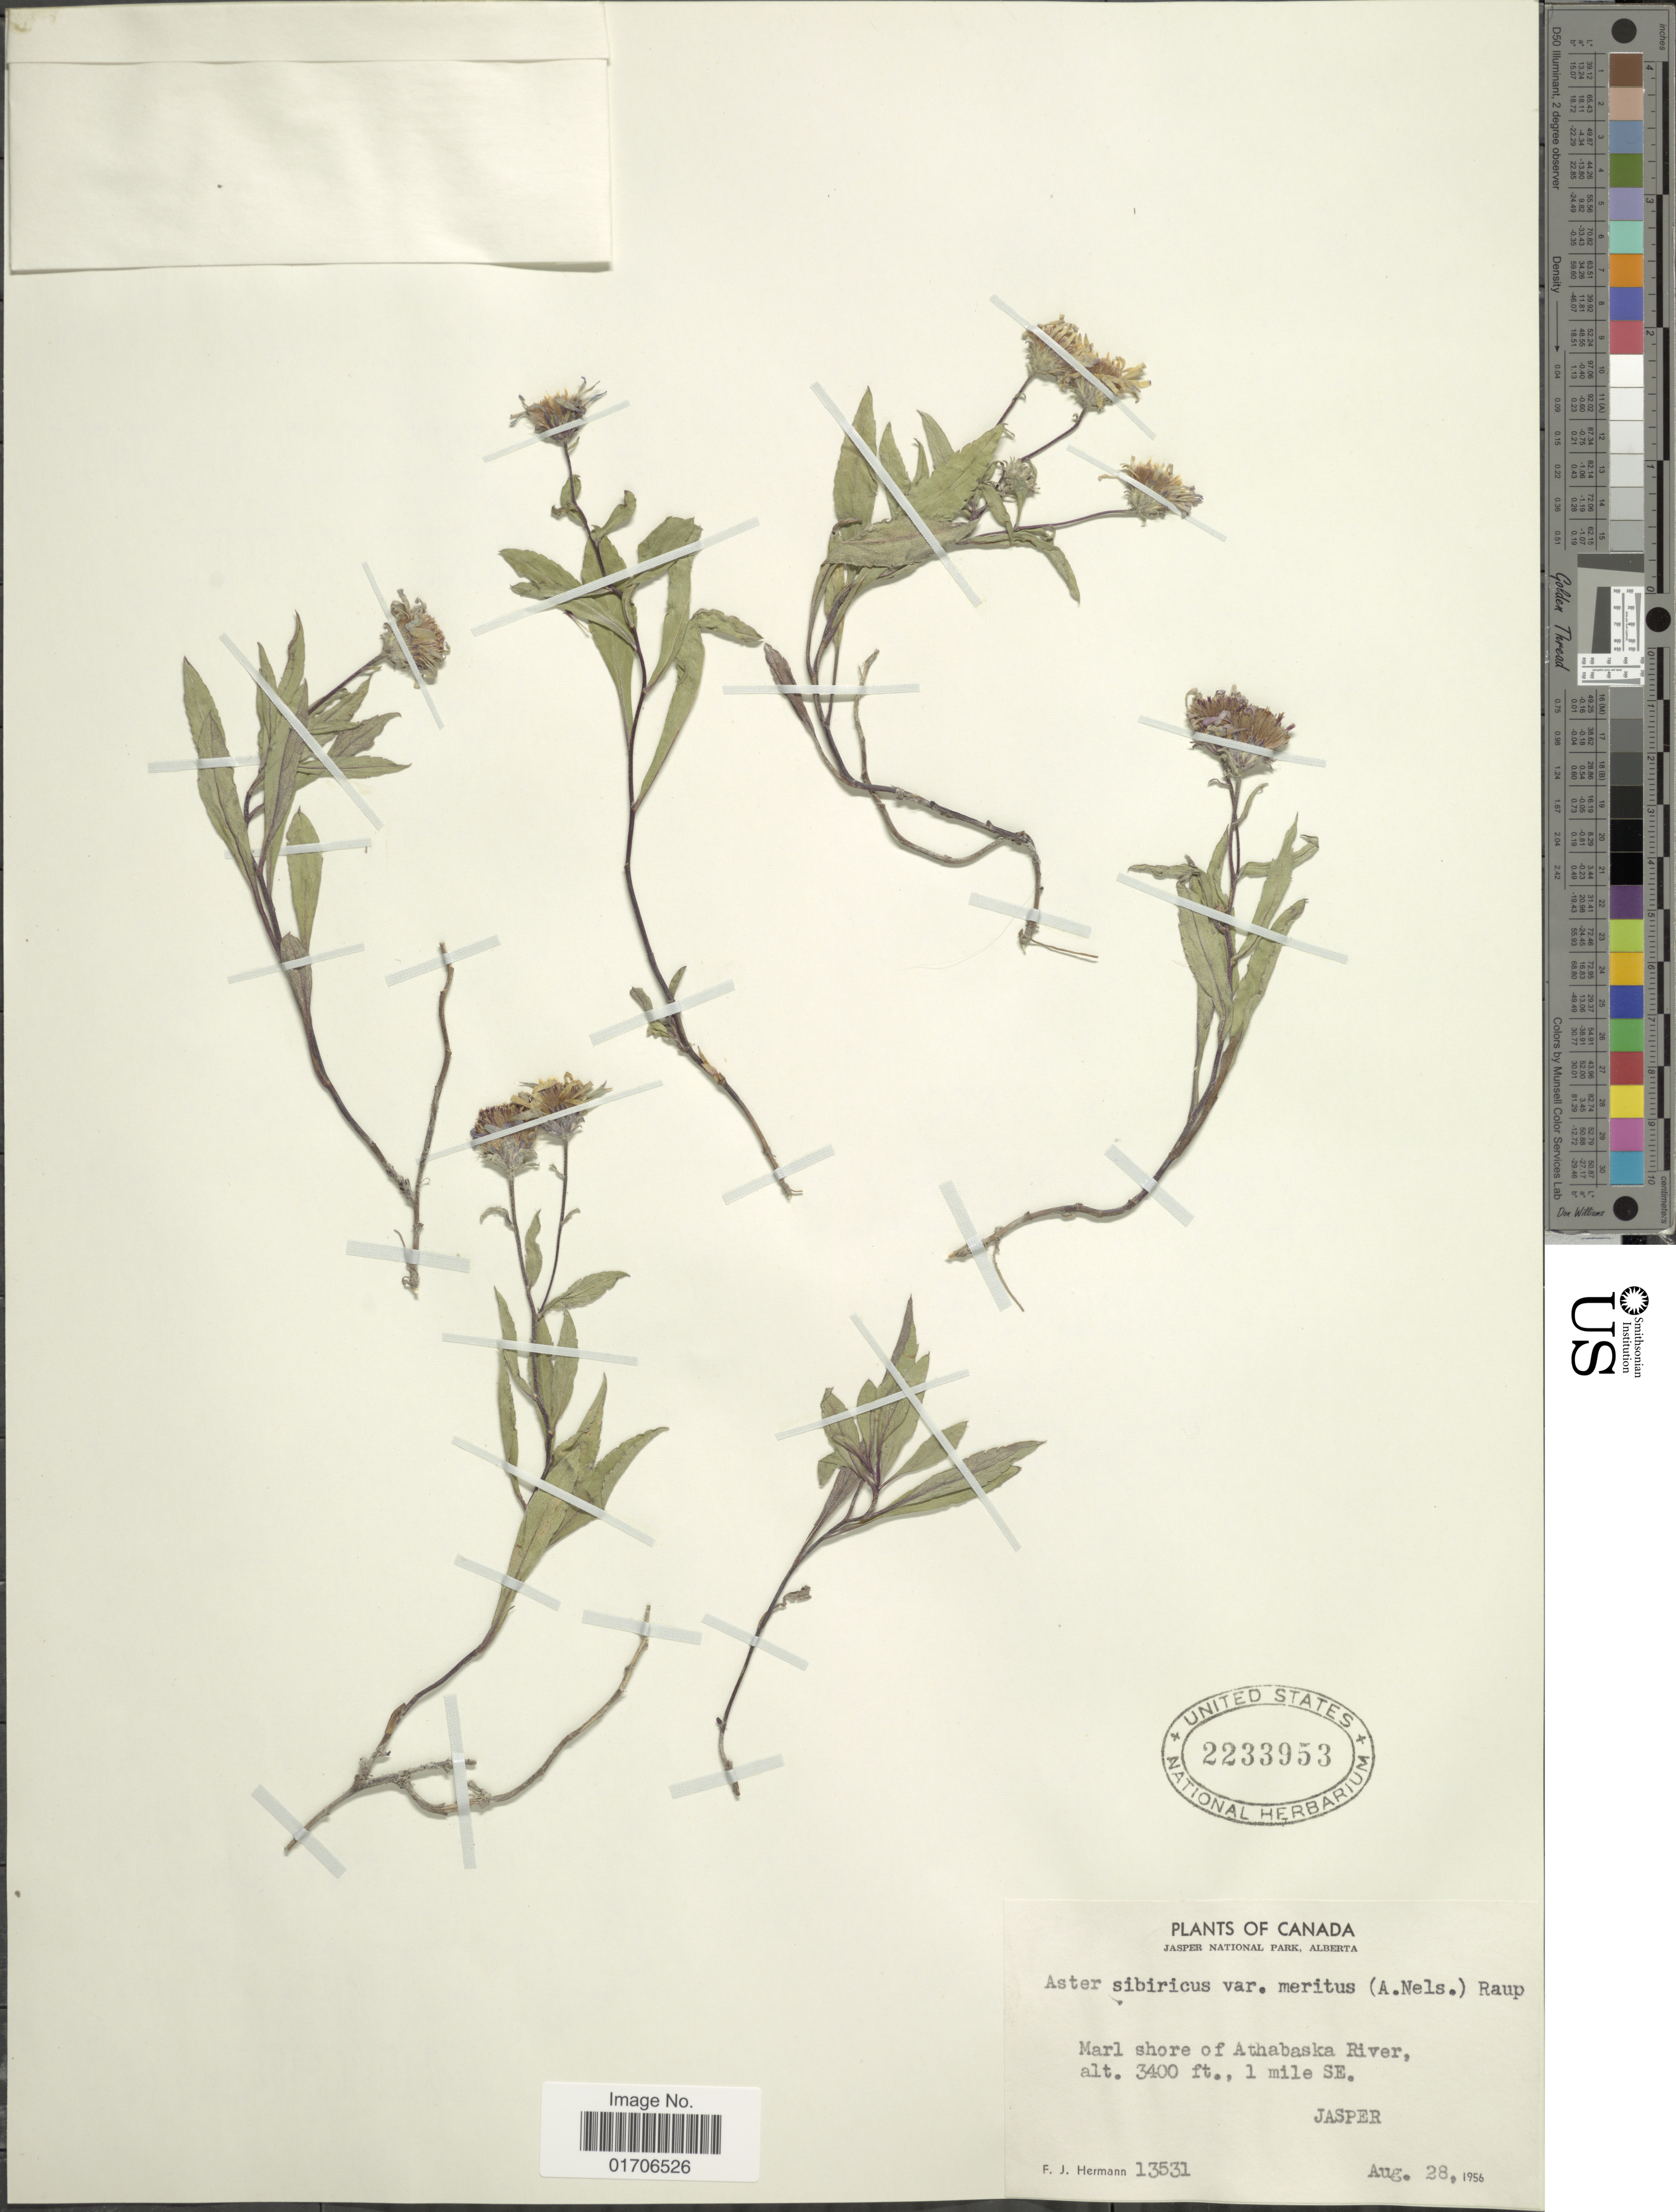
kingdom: Plantae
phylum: Tracheophyta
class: Magnoliopsida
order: Asterales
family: Asteraceae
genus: Eurybia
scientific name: Eurybia merita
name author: (A. Nelson) G.L. Nesom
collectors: F. J. Hermann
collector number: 13531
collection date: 1956-08-28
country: Canada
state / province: Alberta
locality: Jasper National Park, Alberta. Marl shore of Athabaska River, 1 mile SE. Jasper.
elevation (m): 1036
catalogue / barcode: US 2233953